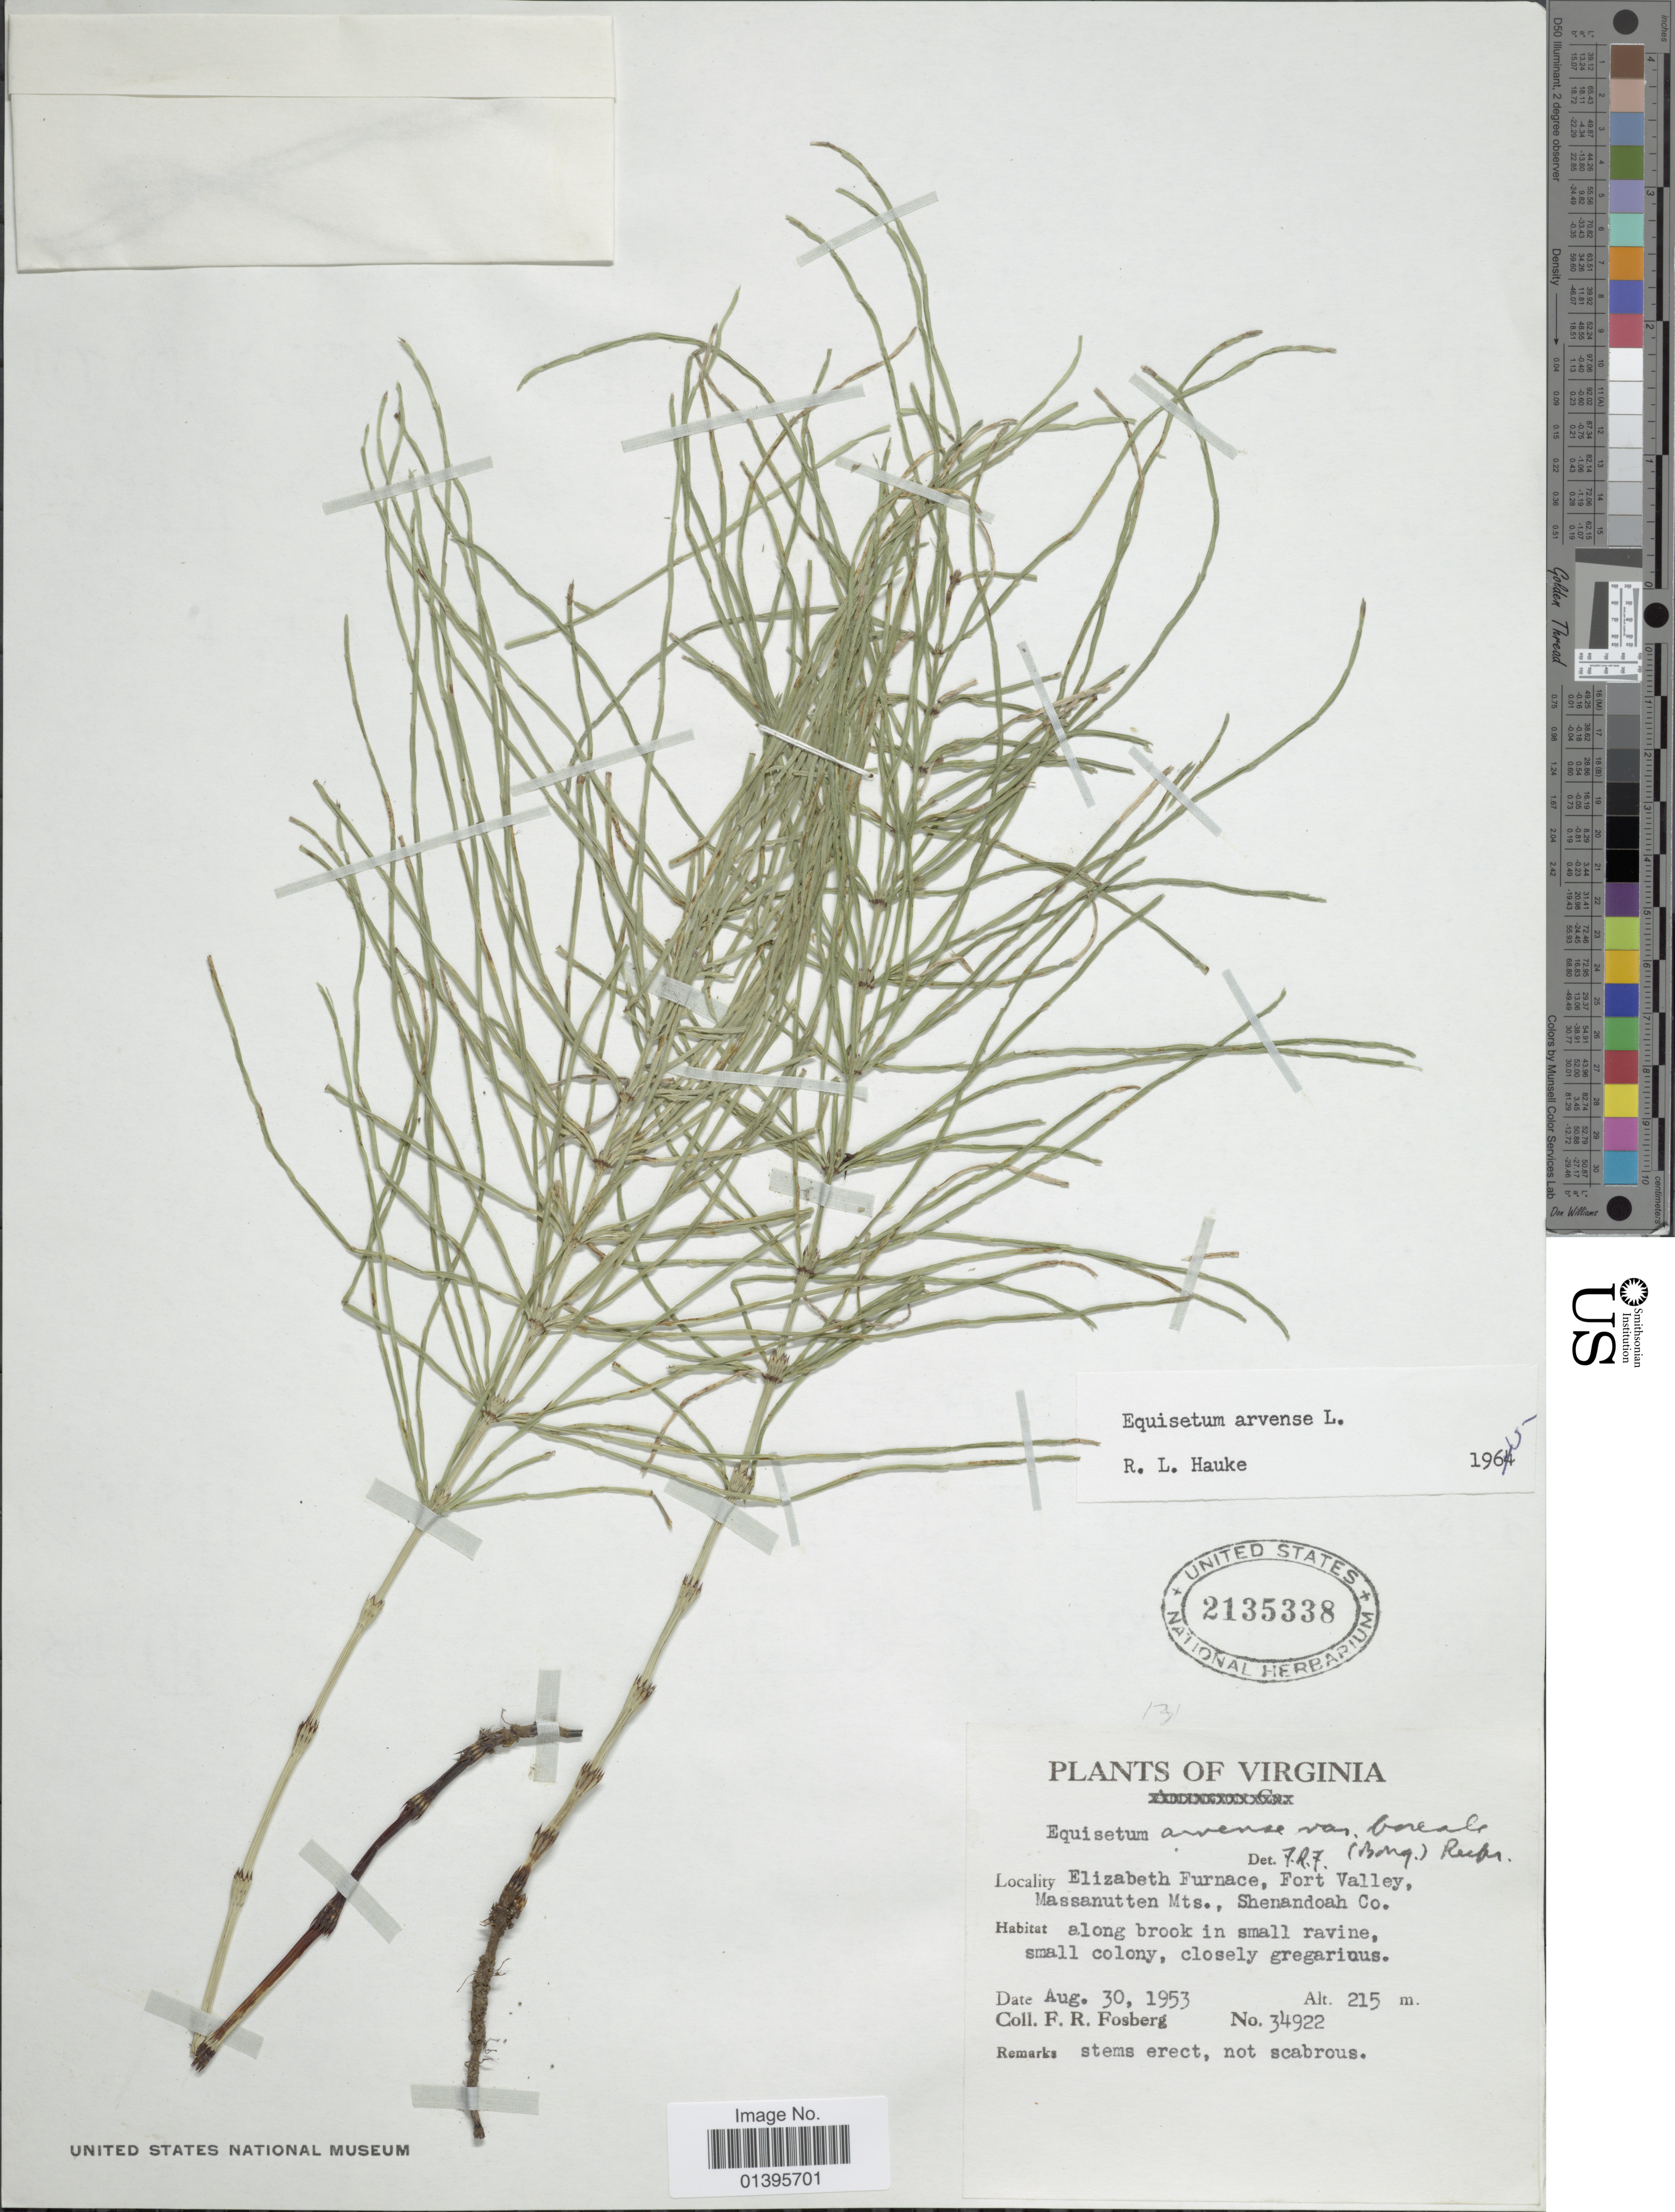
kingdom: Plantae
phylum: Tracheophyta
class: Polypodiopsida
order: Equisetales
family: Equisetaceae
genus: Equisetum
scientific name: Equisetum arvense var. boreale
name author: (Bong.) Rupr.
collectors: F. R. Fosberg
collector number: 34922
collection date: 1953-08-30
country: United States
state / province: Virginia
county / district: Shenandoah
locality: Elizabeth Furnace, Fort Valley, Massanutten Mts., Shenandoah Co.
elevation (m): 215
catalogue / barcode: US 2135338